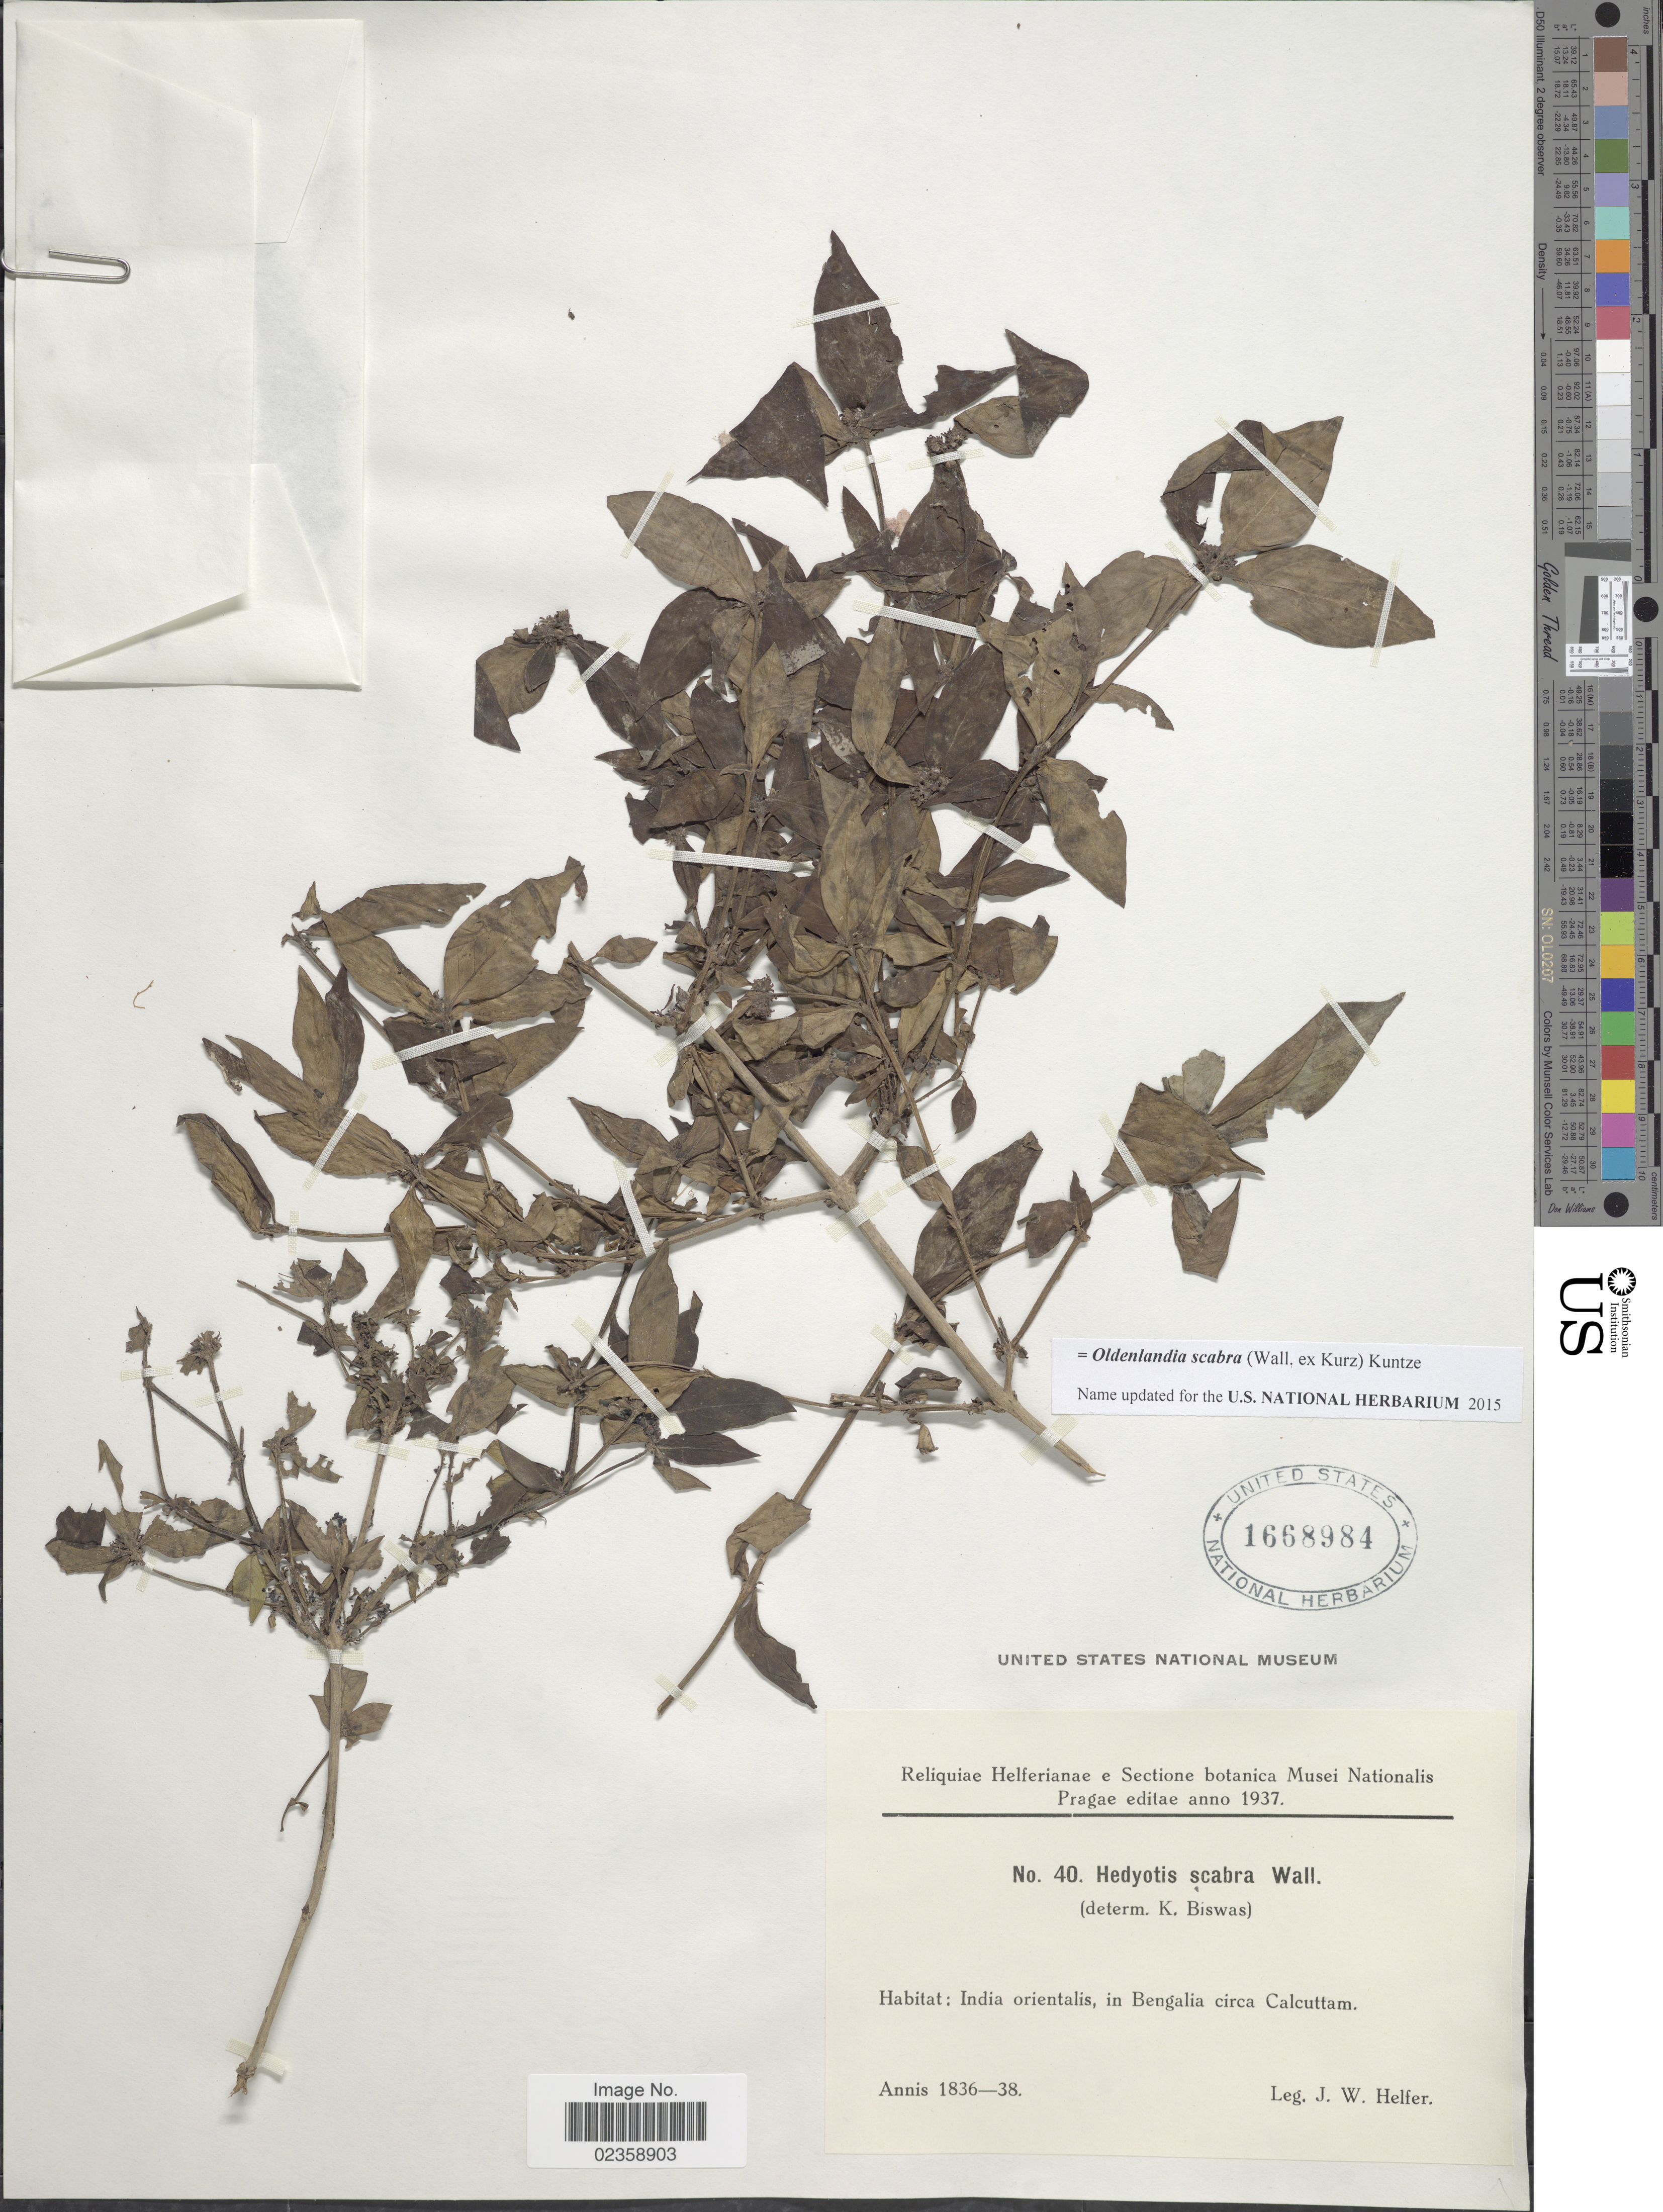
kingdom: Plantae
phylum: Tracheophyta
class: Magnoliopsida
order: Gentianales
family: Rubiaceae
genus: Oldenlandia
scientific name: Oldenlandia scabra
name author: (Wall. ex Kurz) Kuntze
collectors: J. W. Helfer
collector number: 40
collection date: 1836/1838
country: India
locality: India orientalis, in Bengalia circa Calcuttam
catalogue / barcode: US 1668984